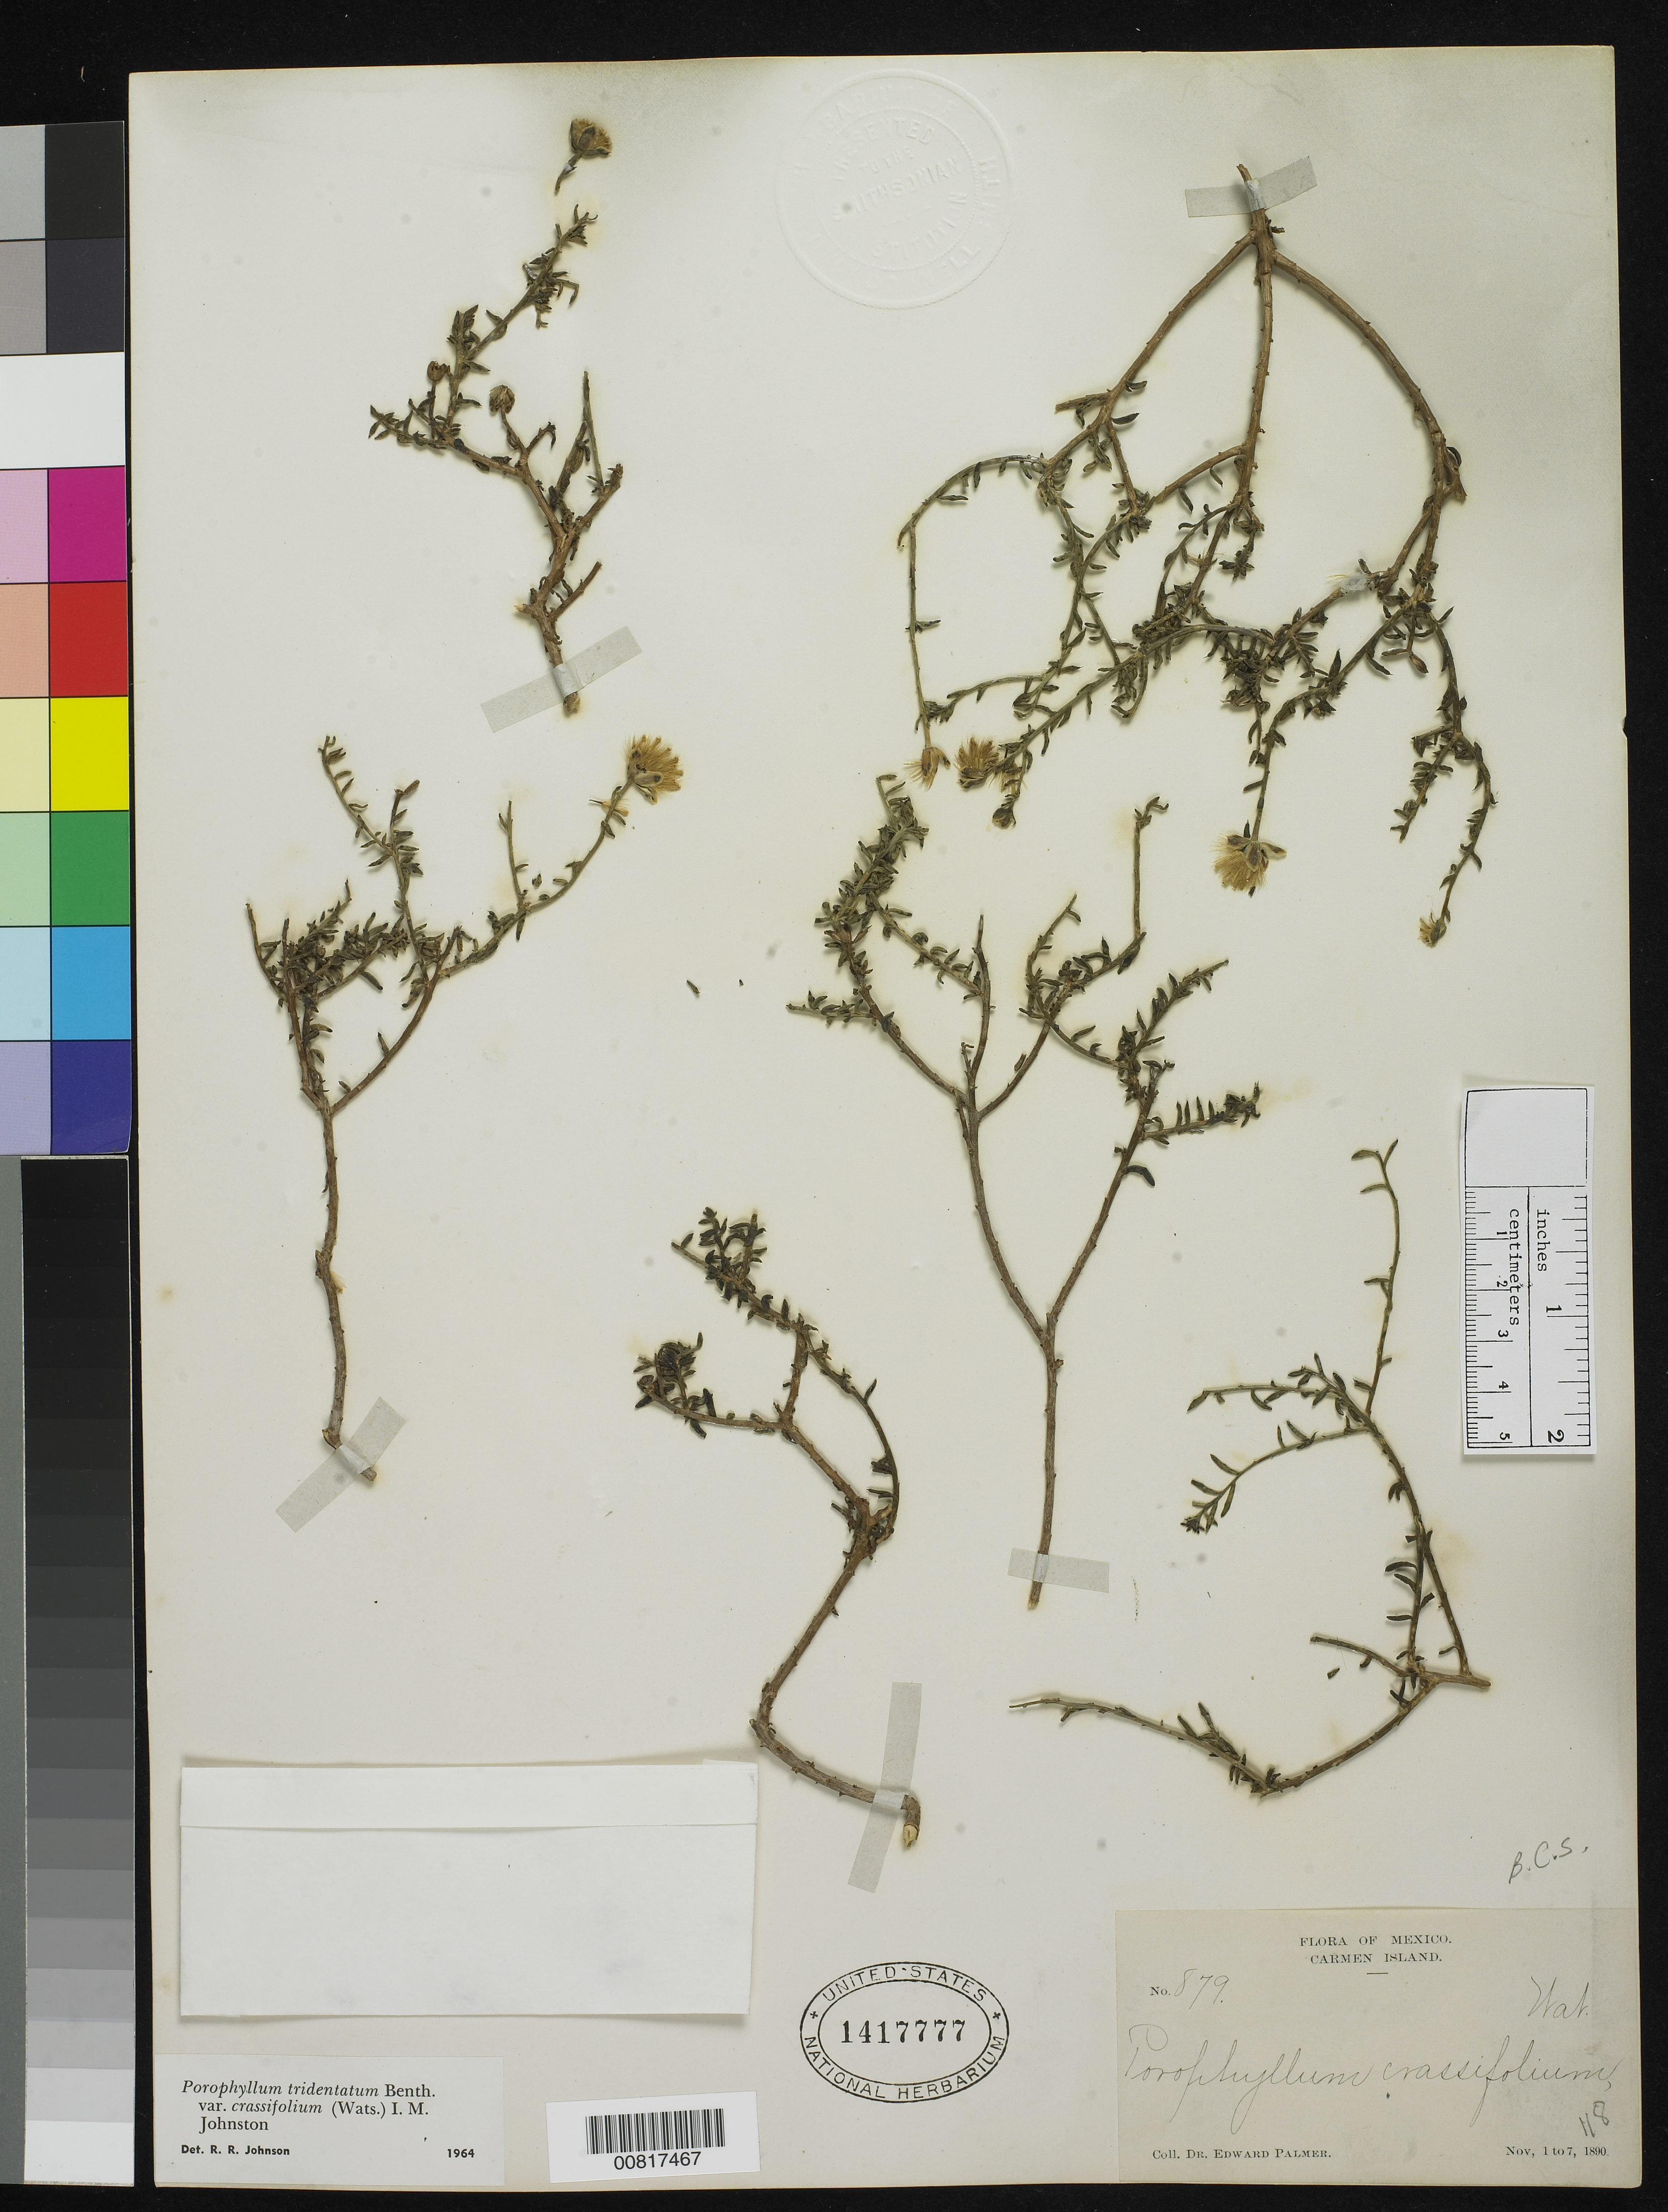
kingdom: Plantae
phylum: Tracheophyta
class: Magnoliopsida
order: Asterales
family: Asteraceae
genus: Bajacalia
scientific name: Bajacalia crassifolia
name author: (S. Watson) Loockerman et al.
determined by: Anzuinelli, M.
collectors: E. Palmer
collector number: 879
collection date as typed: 01 Nov 1890 to 07 Nov 1890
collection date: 1890-11-01/1890-11-07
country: Mexico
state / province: Baja California Sur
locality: Carmen Island, Baja California Sur.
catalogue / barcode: US 1417777